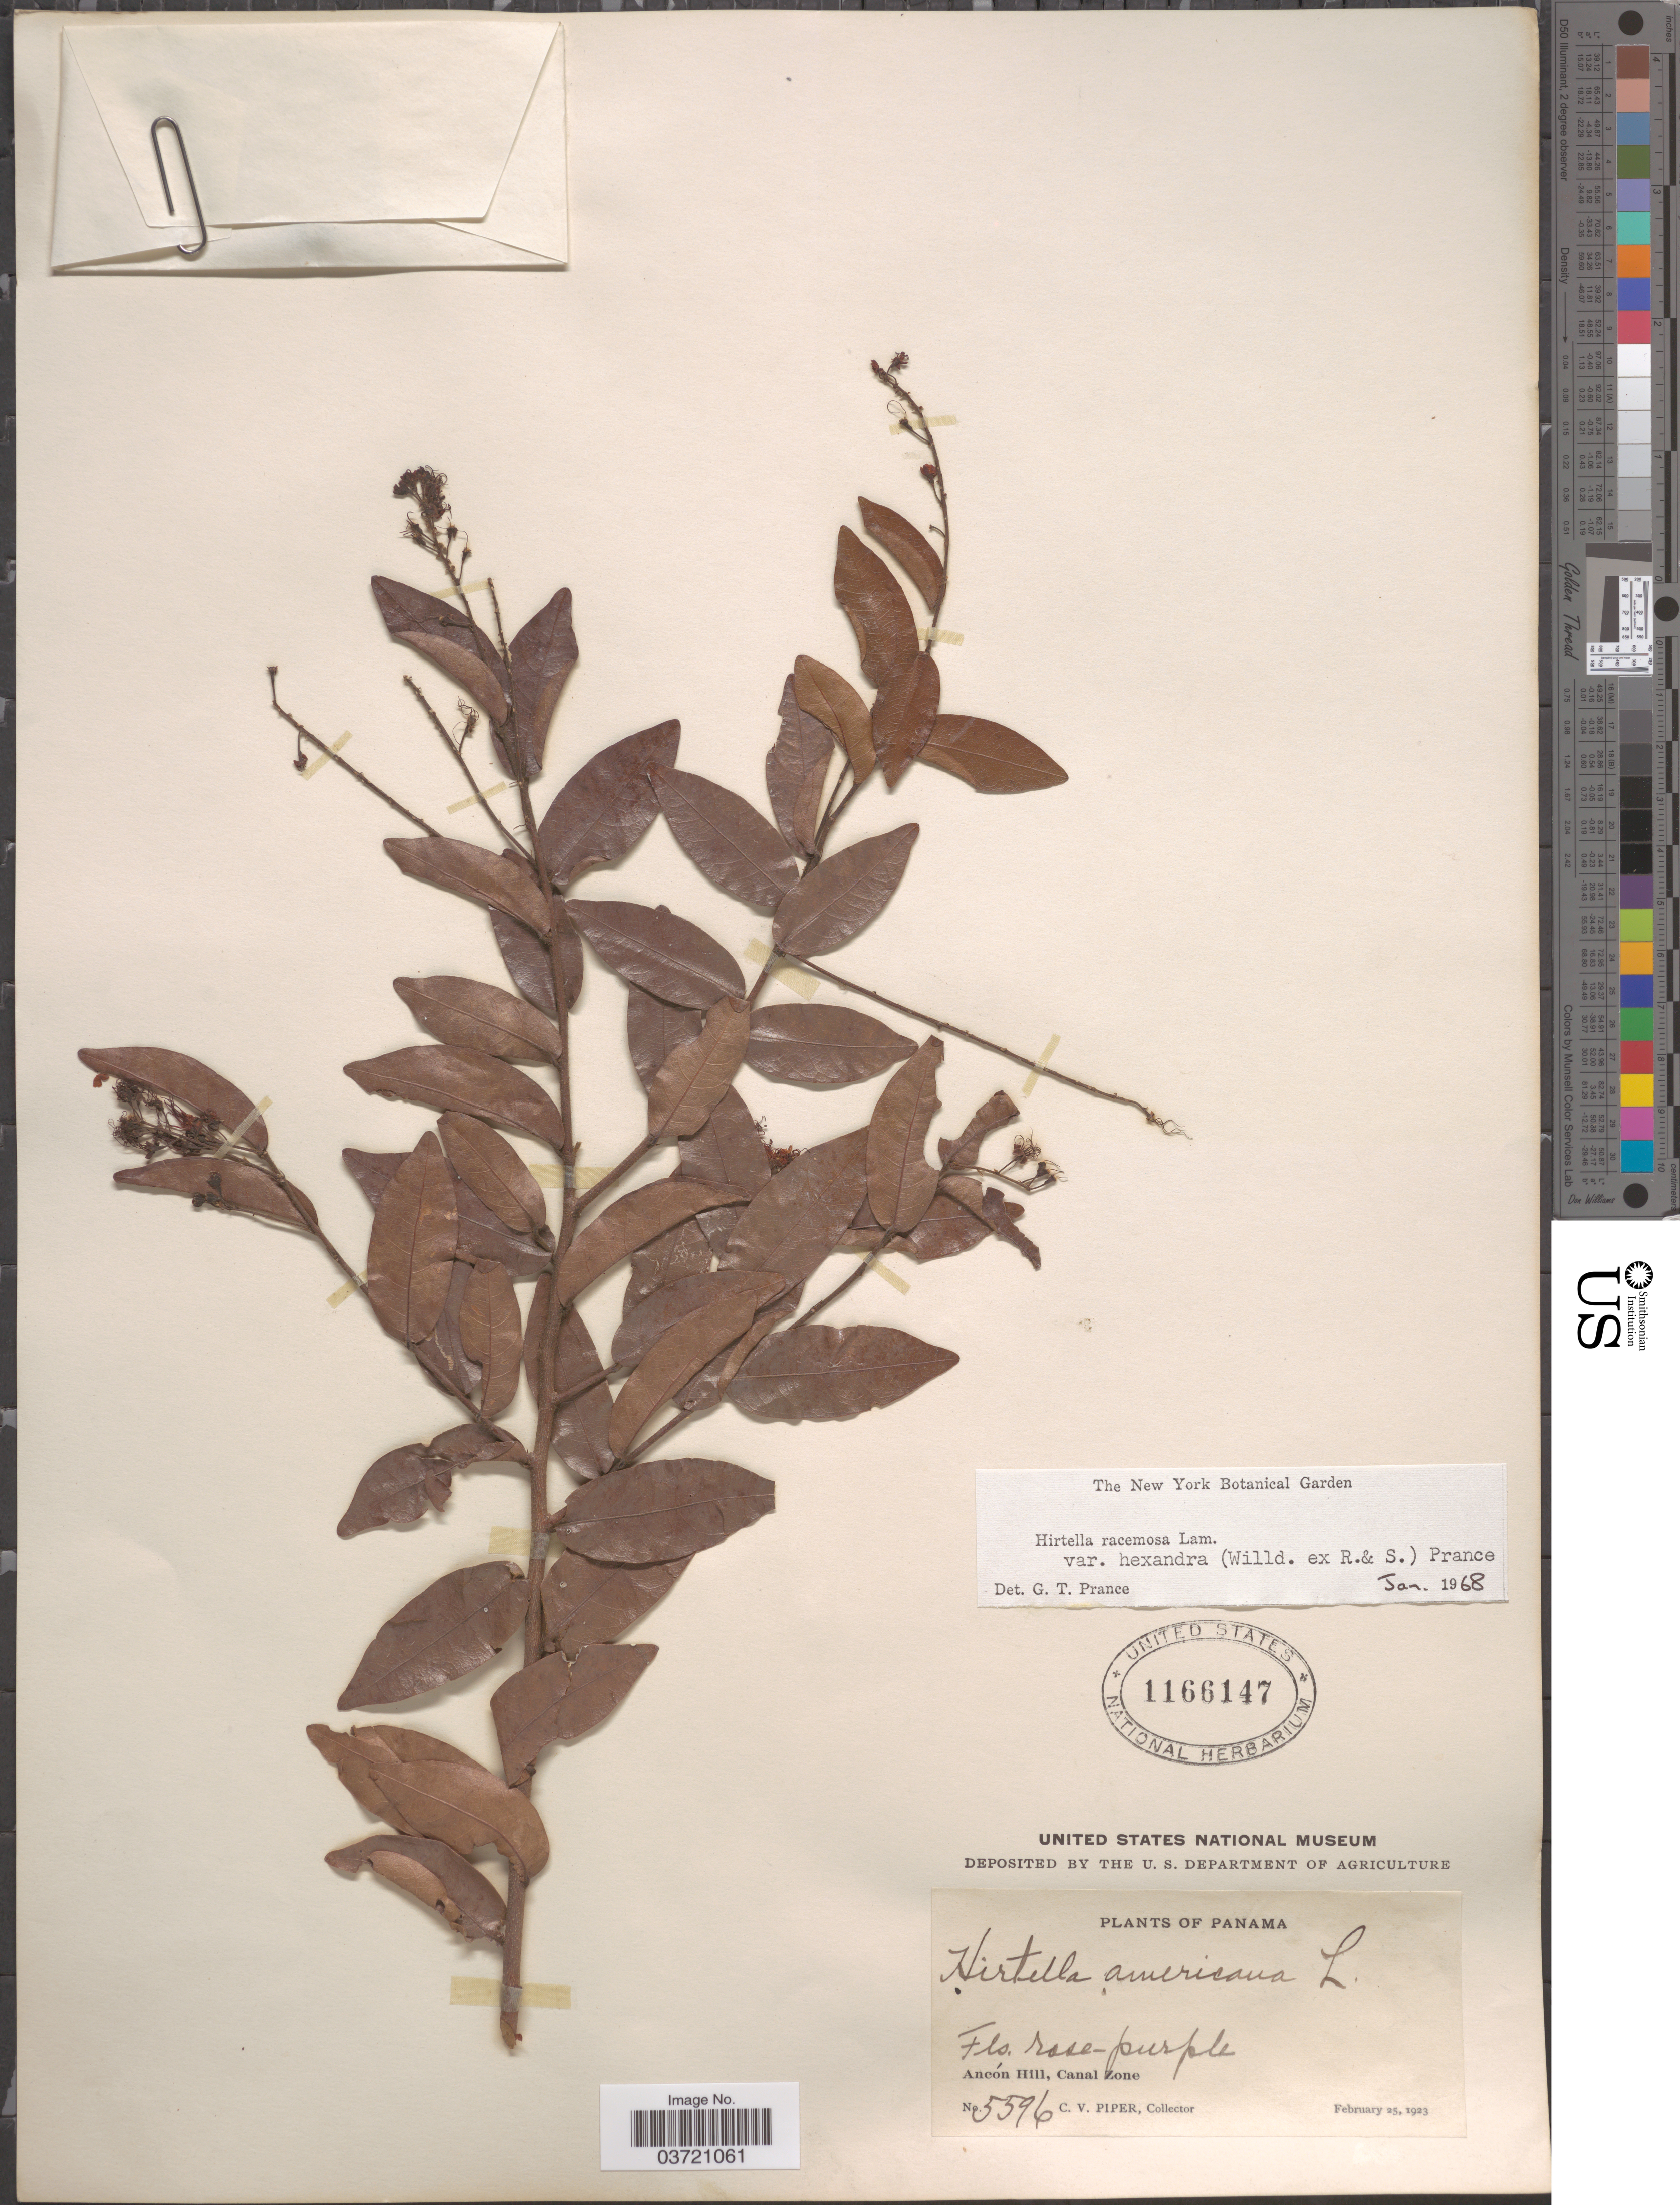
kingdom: Plantae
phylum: Tracheophyta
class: Magnoliopsida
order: Malpighiales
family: Chrysobalanaceae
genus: Hirtella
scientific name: Hirtella racemosa var. hexandra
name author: (Willd. ex Roem. & Schult.) Prance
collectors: C. V. Piper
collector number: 5596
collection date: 1923-02-25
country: Panama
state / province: Colón / Panamá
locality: Ancón Hill, Canal Zone.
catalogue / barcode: US 1166147